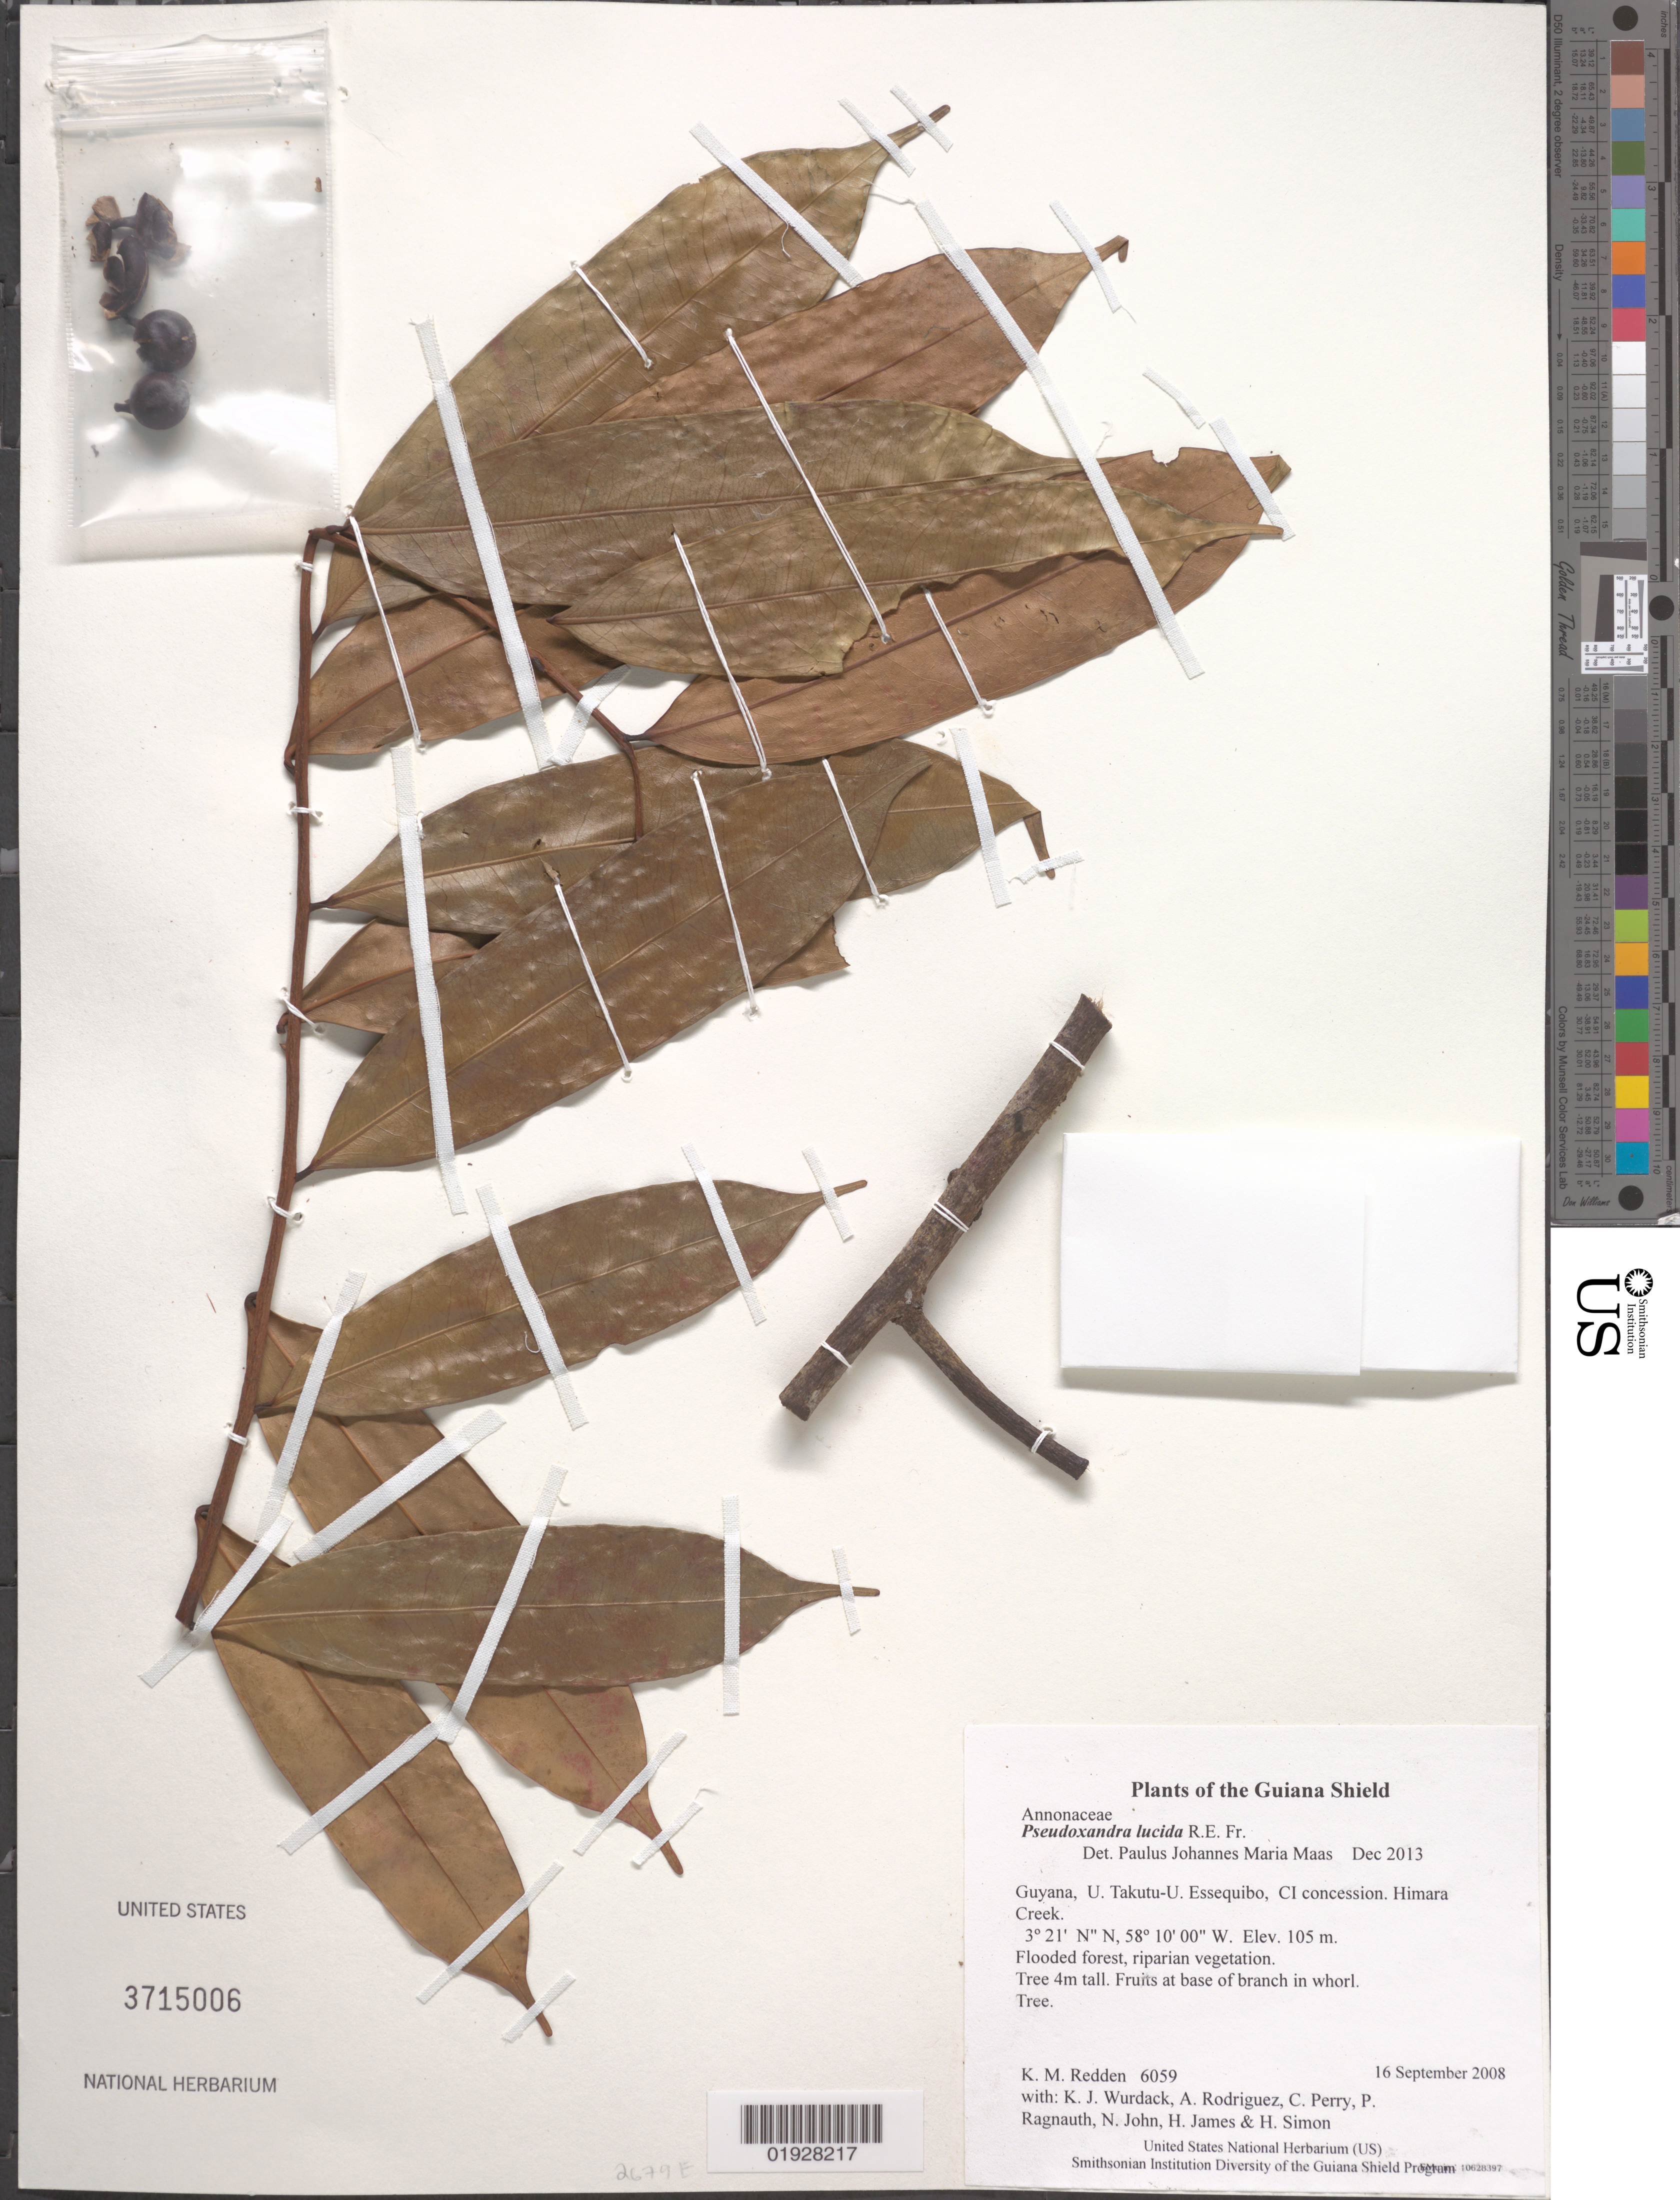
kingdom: Plantae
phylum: Tracheophyta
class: Magnoliopsida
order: Magnoliales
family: Annonaceae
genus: Pseudoxandra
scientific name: Pseudoxandra lucida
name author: R.E. Fr.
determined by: Maas, Paul J. M.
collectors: K. M. Redden, K. Wurdack, A. Rodriguez, C. Perry, P. Ragnauth, N. John, H. James & H. Simon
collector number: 6059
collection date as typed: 16 September 2008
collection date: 2008-09-16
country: Guyana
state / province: U. Takutu-U. Essequibo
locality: CI concession. Himara Creek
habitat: Flooded forest, riparian vegetation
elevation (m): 105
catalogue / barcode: US 3715006